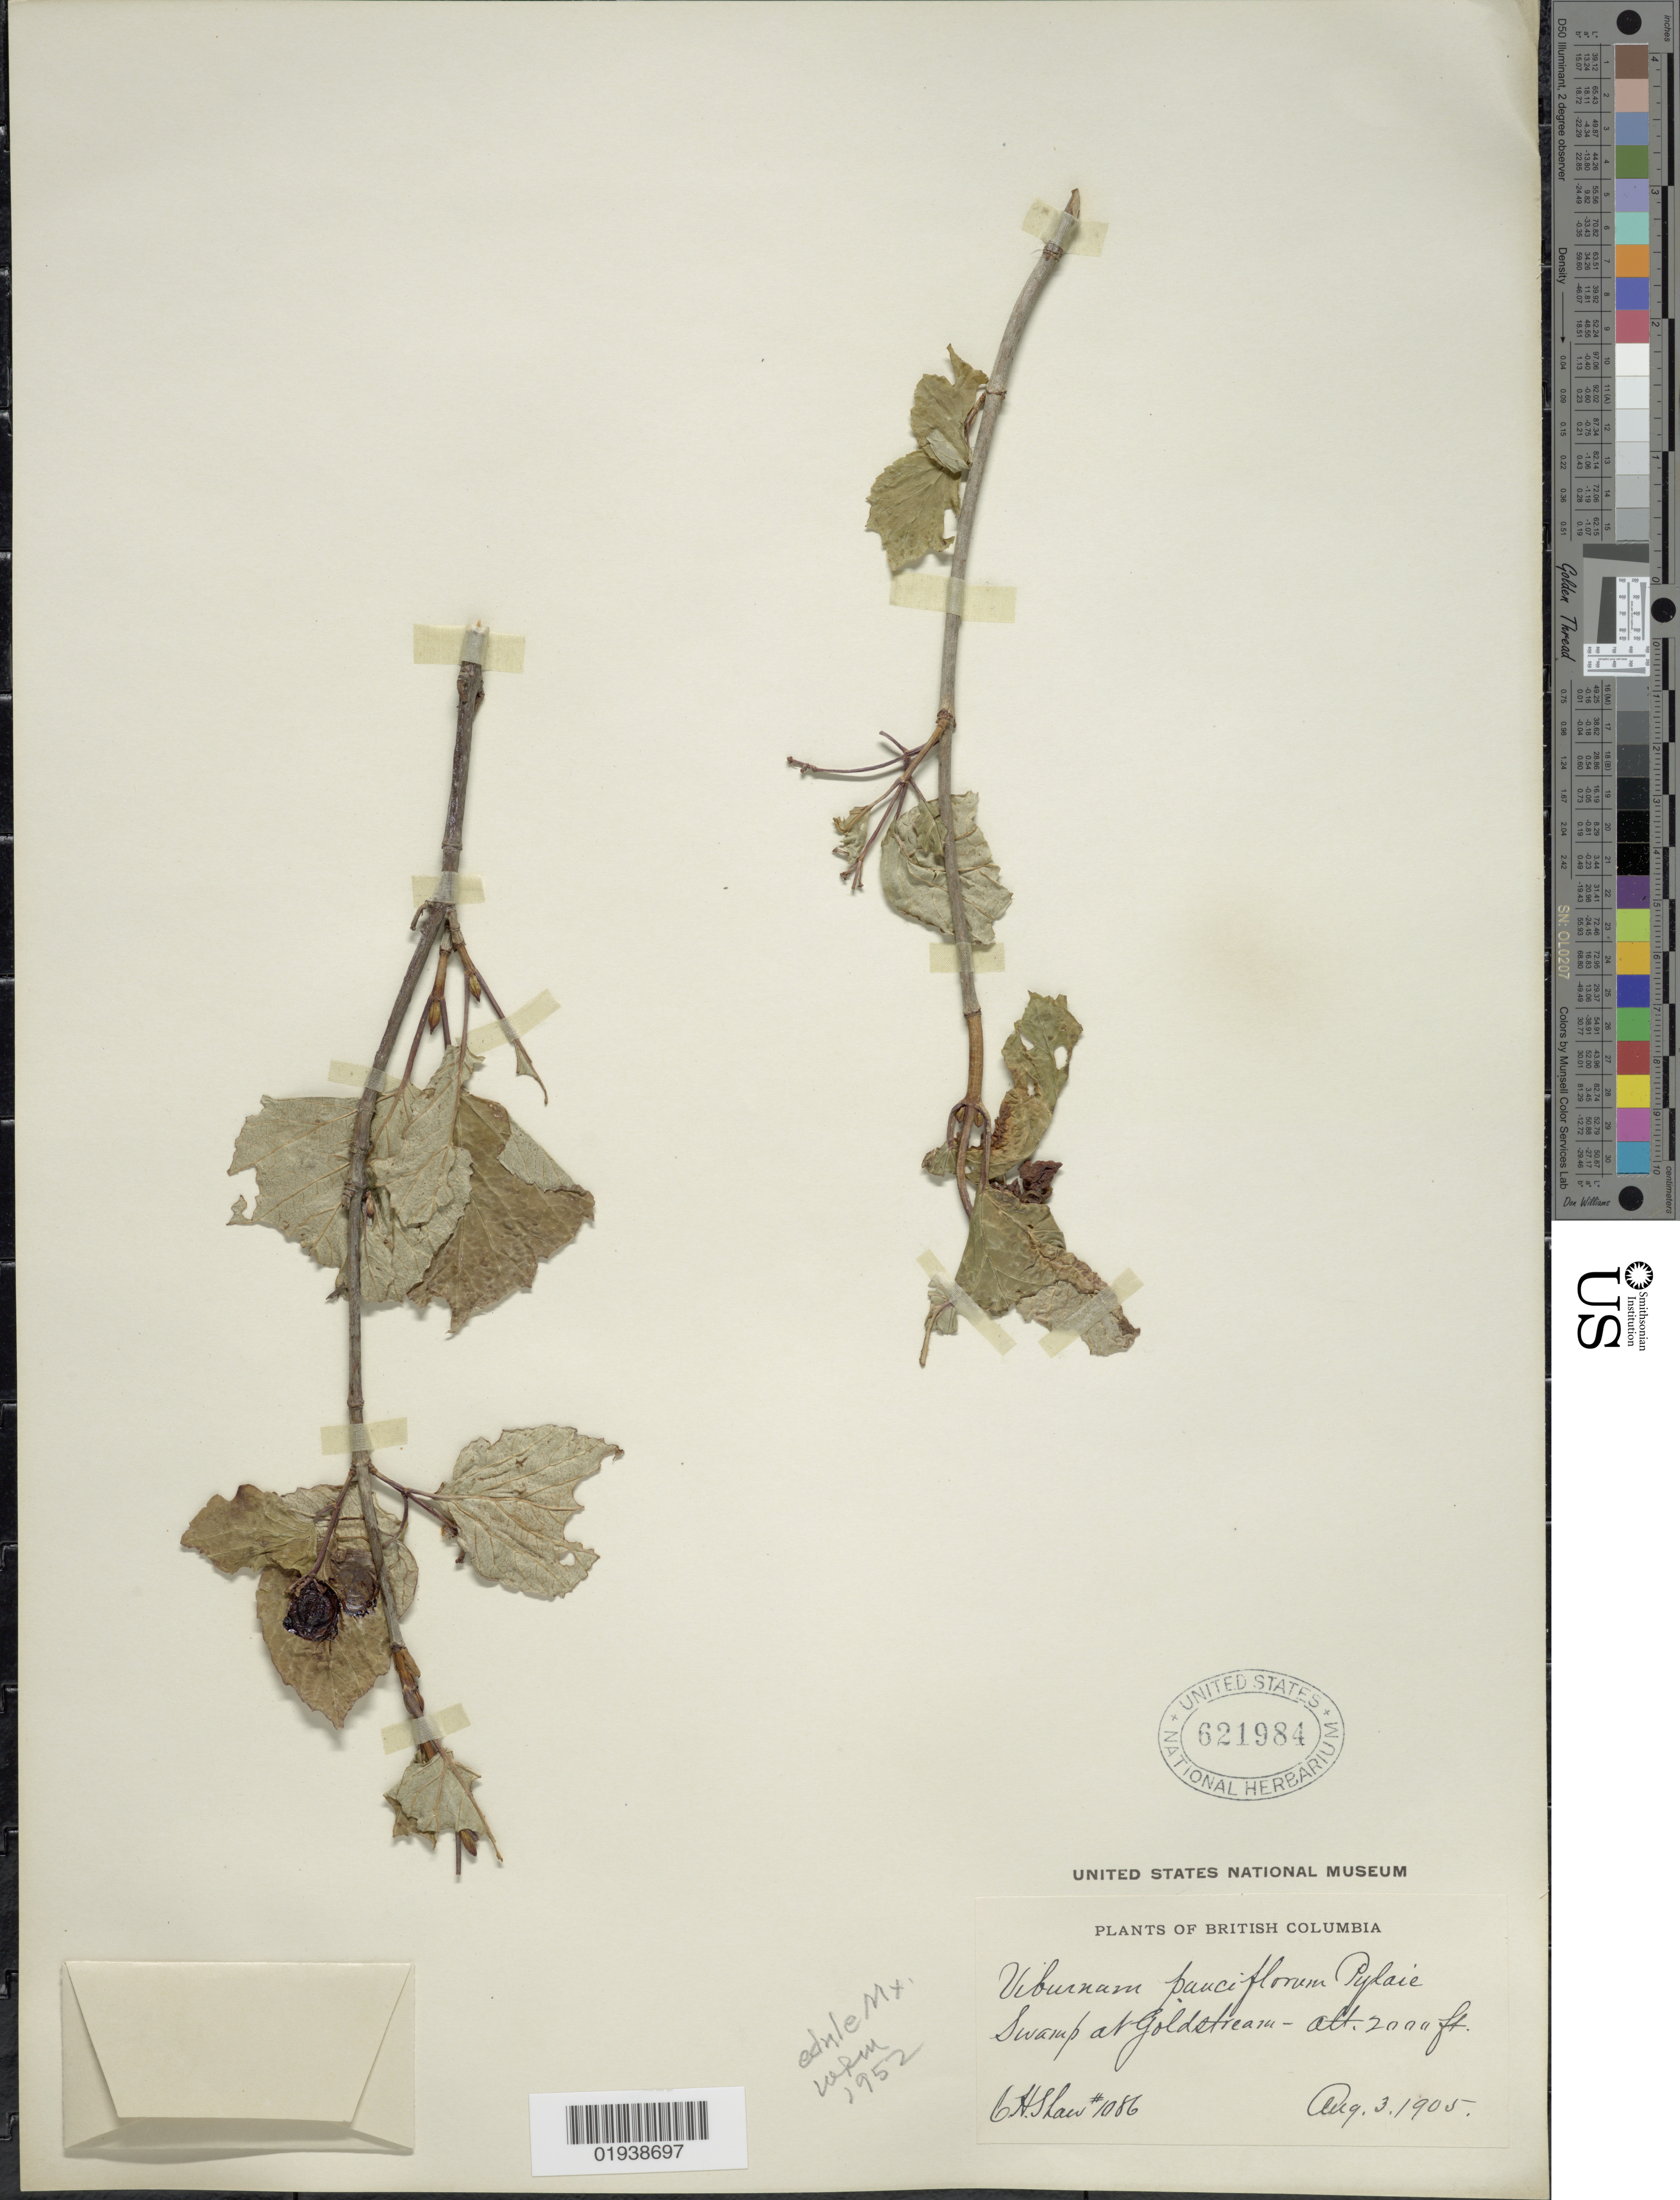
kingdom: Plantae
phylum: Tracheophyta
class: Magnoliopsida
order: Dipsacales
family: Viburnaceae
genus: Viburnum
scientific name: Viburnum edule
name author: (Michx.) Raf.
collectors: C. H. Shaw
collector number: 1086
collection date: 1905-08-03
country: Canada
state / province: British Columbia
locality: Swamp at Goldstream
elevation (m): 610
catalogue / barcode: US 621984